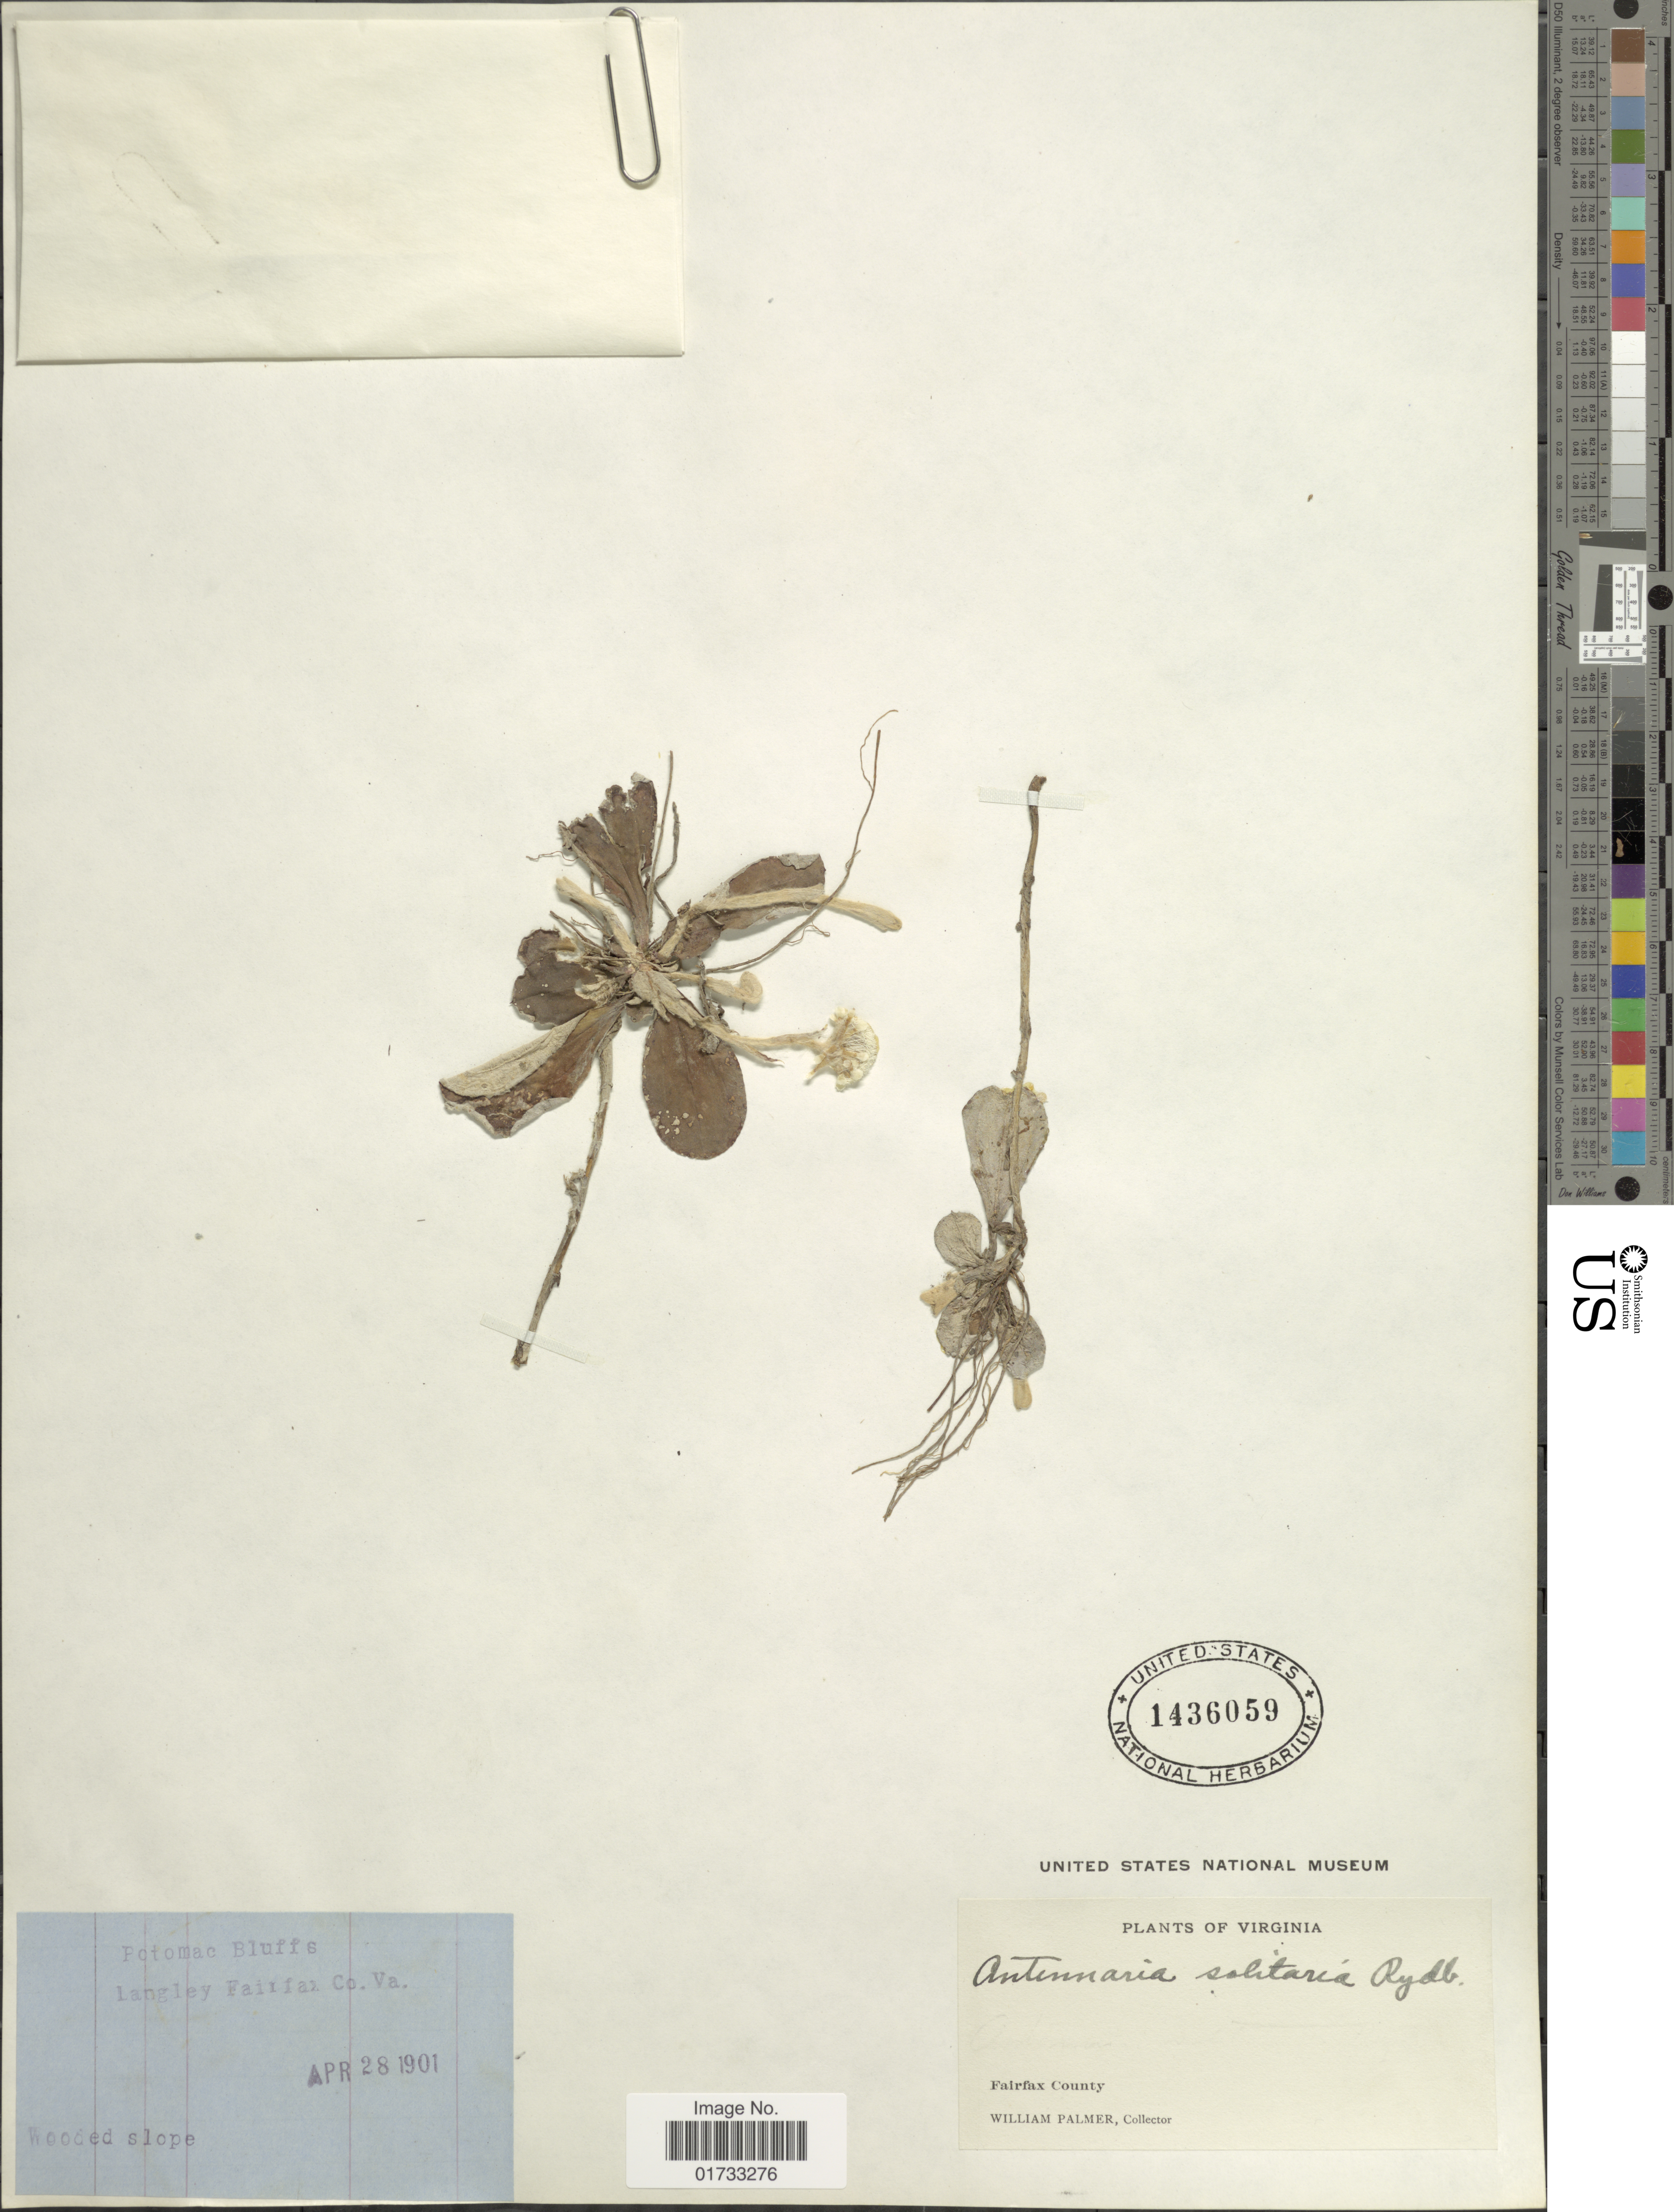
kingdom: Plantae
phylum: Tracheophyta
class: Magnoliopsida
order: Asterales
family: Asteraceae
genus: Antennaria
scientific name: Antennaria solitaria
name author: Rydb.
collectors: W. Palmer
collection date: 1901-04-28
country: United States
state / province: Virginia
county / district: Fairfax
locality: Langley Fairfax Co., wooded slope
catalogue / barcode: US 1436059